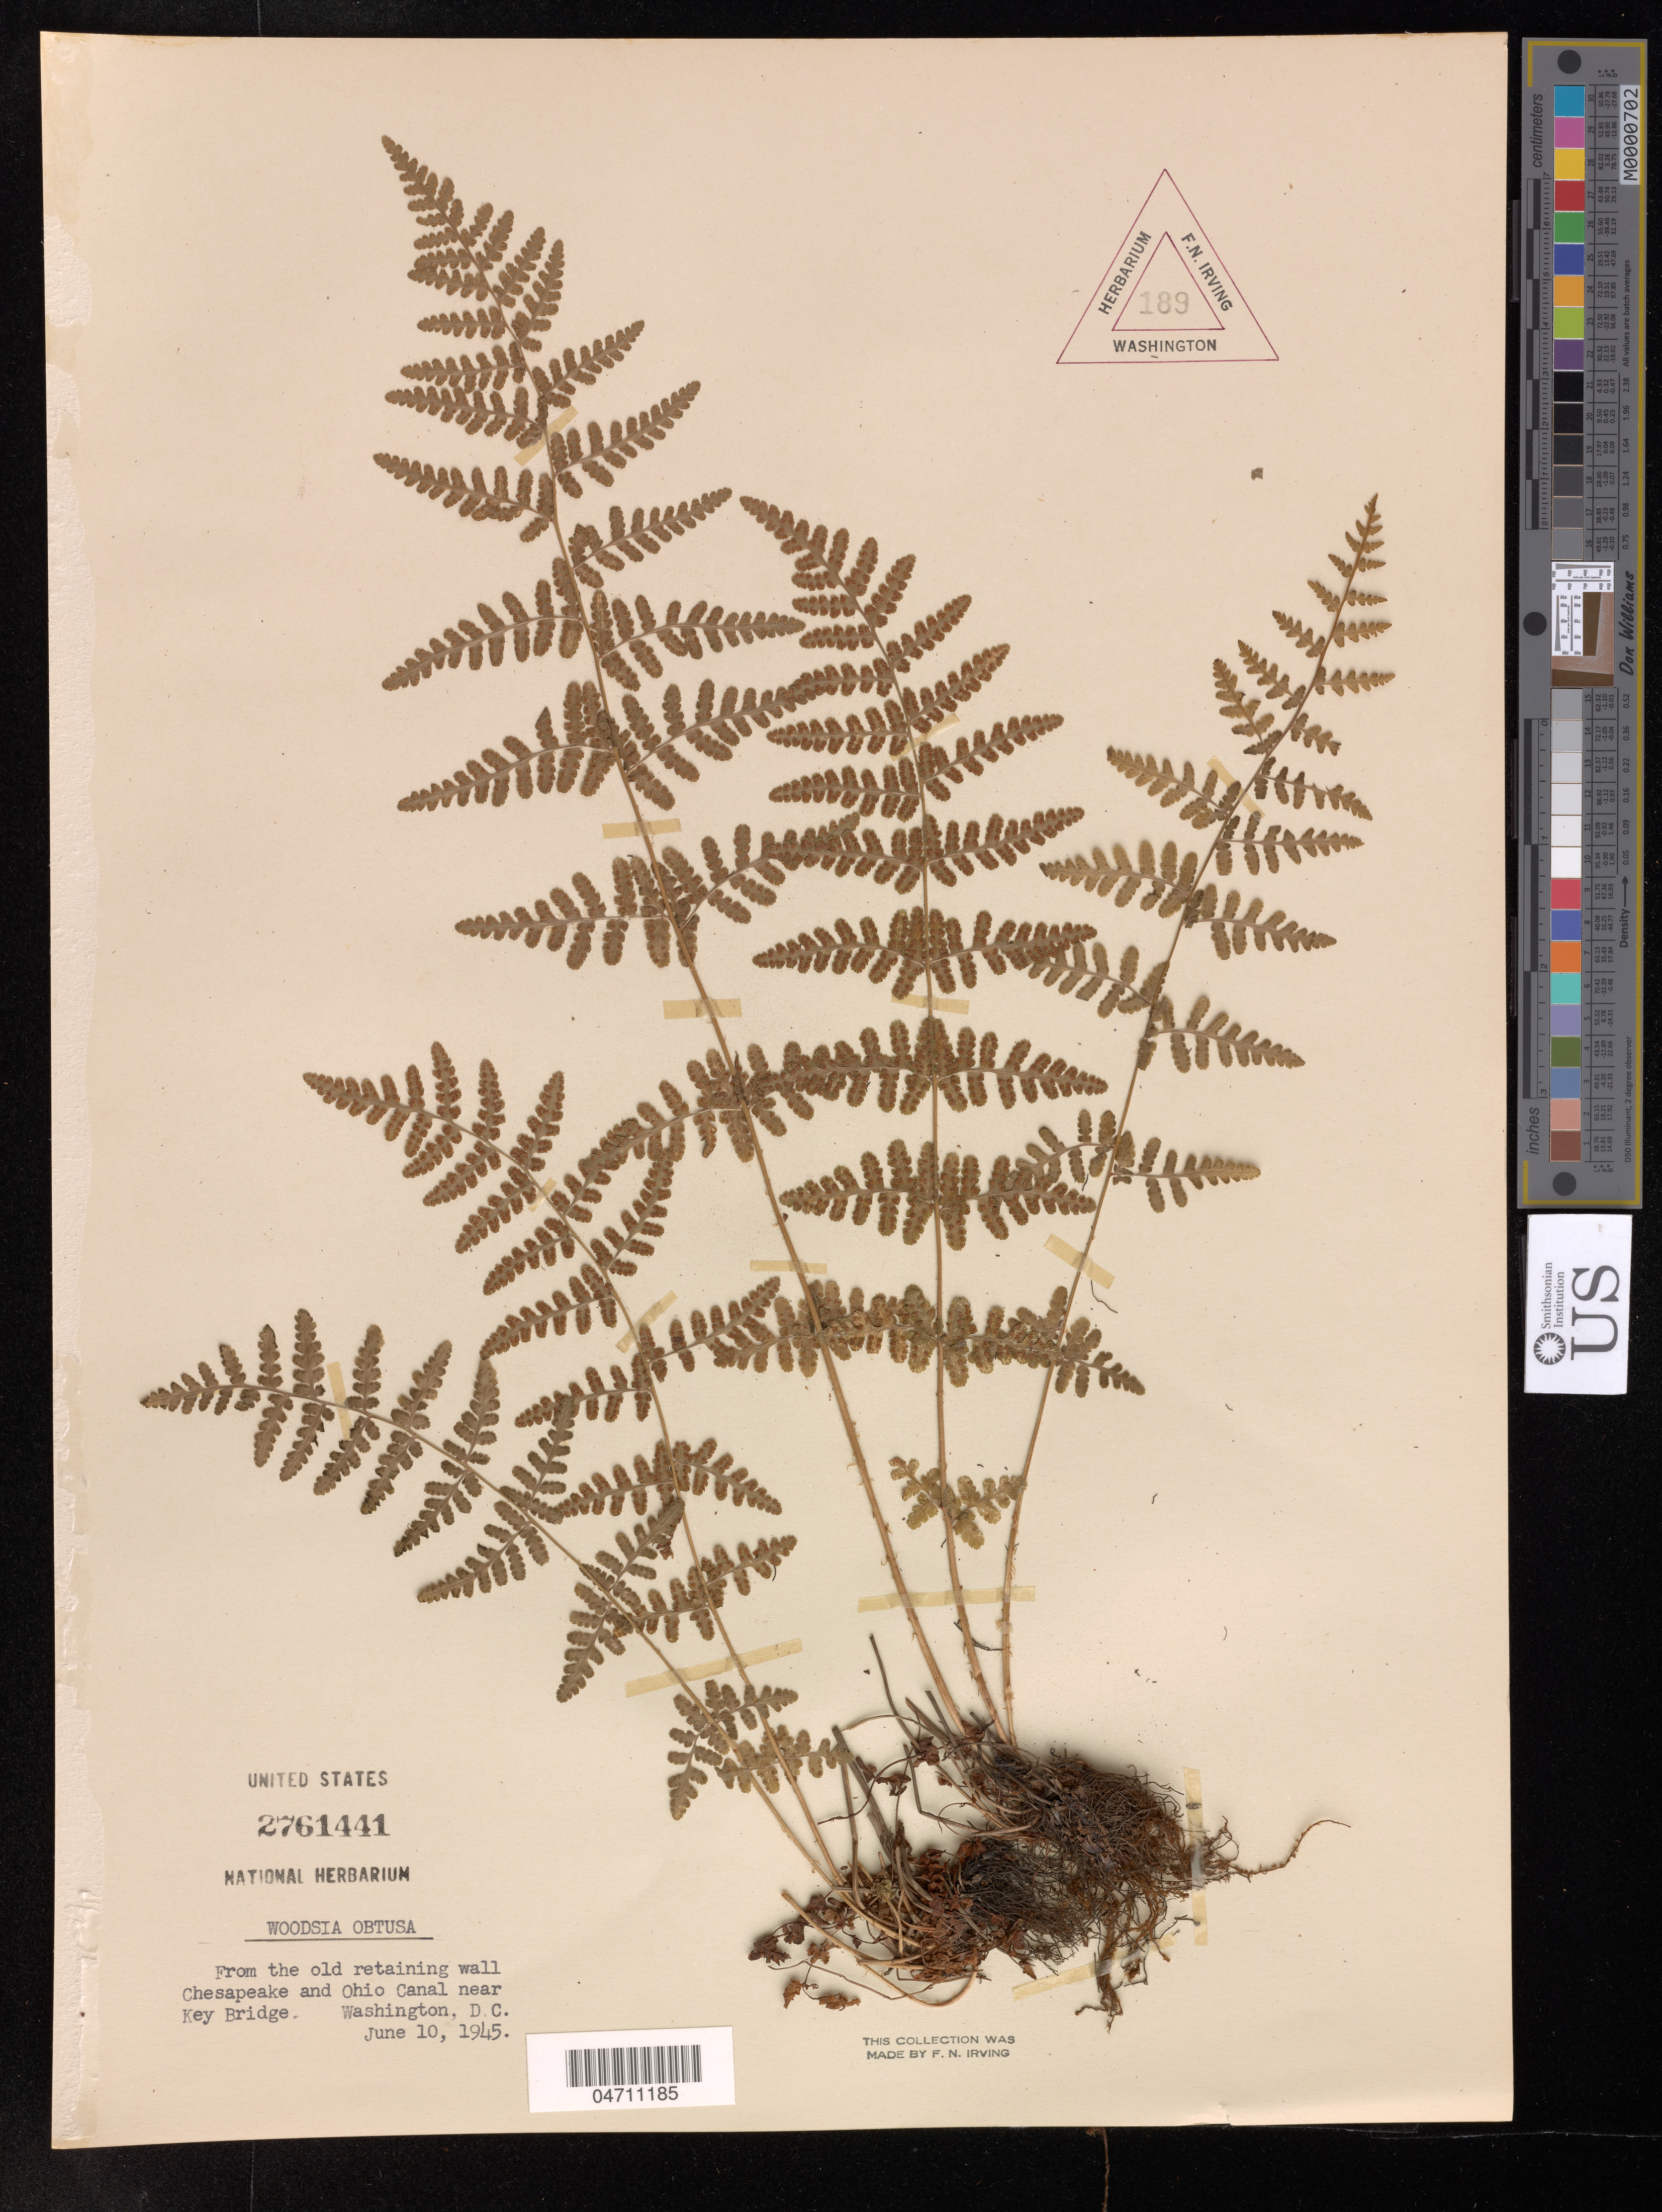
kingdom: Plantae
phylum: Tracheophyta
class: Polypodiopsida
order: Polypodiales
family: Woodsiaceae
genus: Woodsia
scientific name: Woodsia obtusa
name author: (Spreng.) Torr.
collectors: F. Irving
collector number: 189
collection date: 1945-06-10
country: United States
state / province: Washington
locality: Chesapeake and Ohio Canal near Key Bridge,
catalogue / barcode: US 2761441